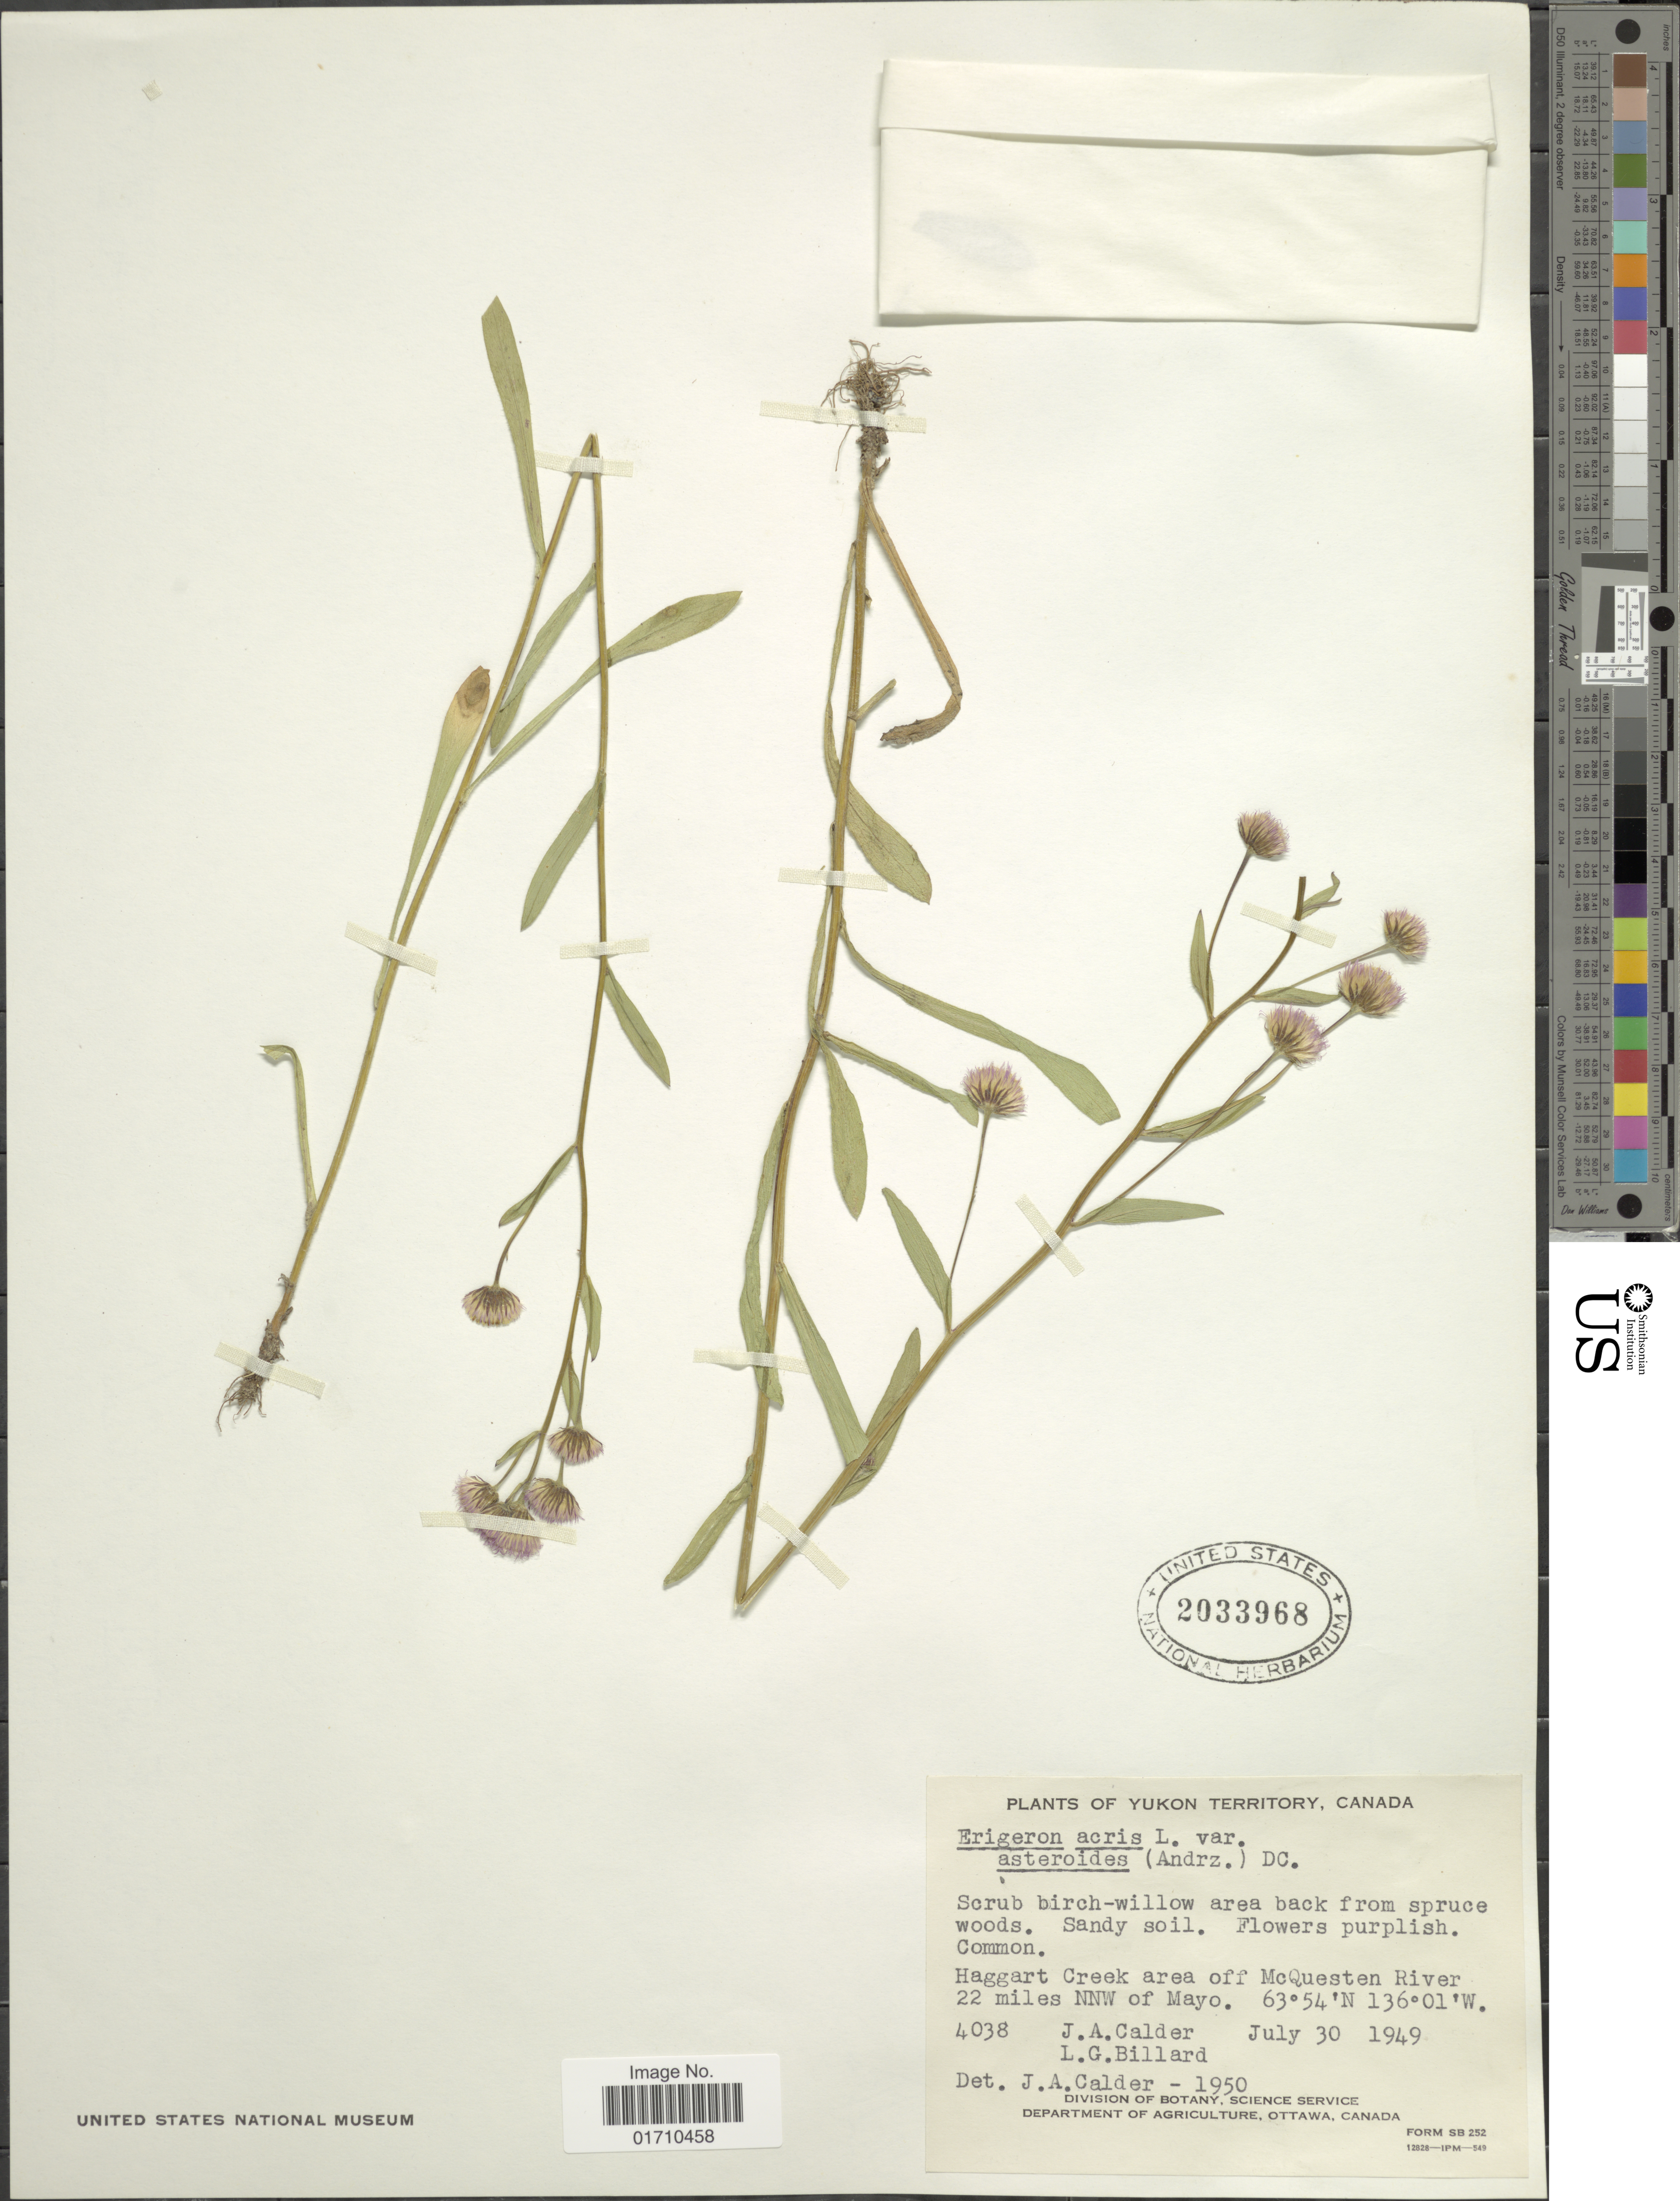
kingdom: Plantae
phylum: Tracheophyta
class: Magnoliopsida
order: Asterales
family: Asteraceae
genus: Erigeron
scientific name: Erigeron acris var. asteroides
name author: (Andrz.) DC.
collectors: J. A. Calder & L. Billard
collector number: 4038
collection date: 1949-07-30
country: Canada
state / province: Yukon Territory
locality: Haggart Creek area off McQuesten River 22 miles NNW of Mayo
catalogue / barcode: US 2033968